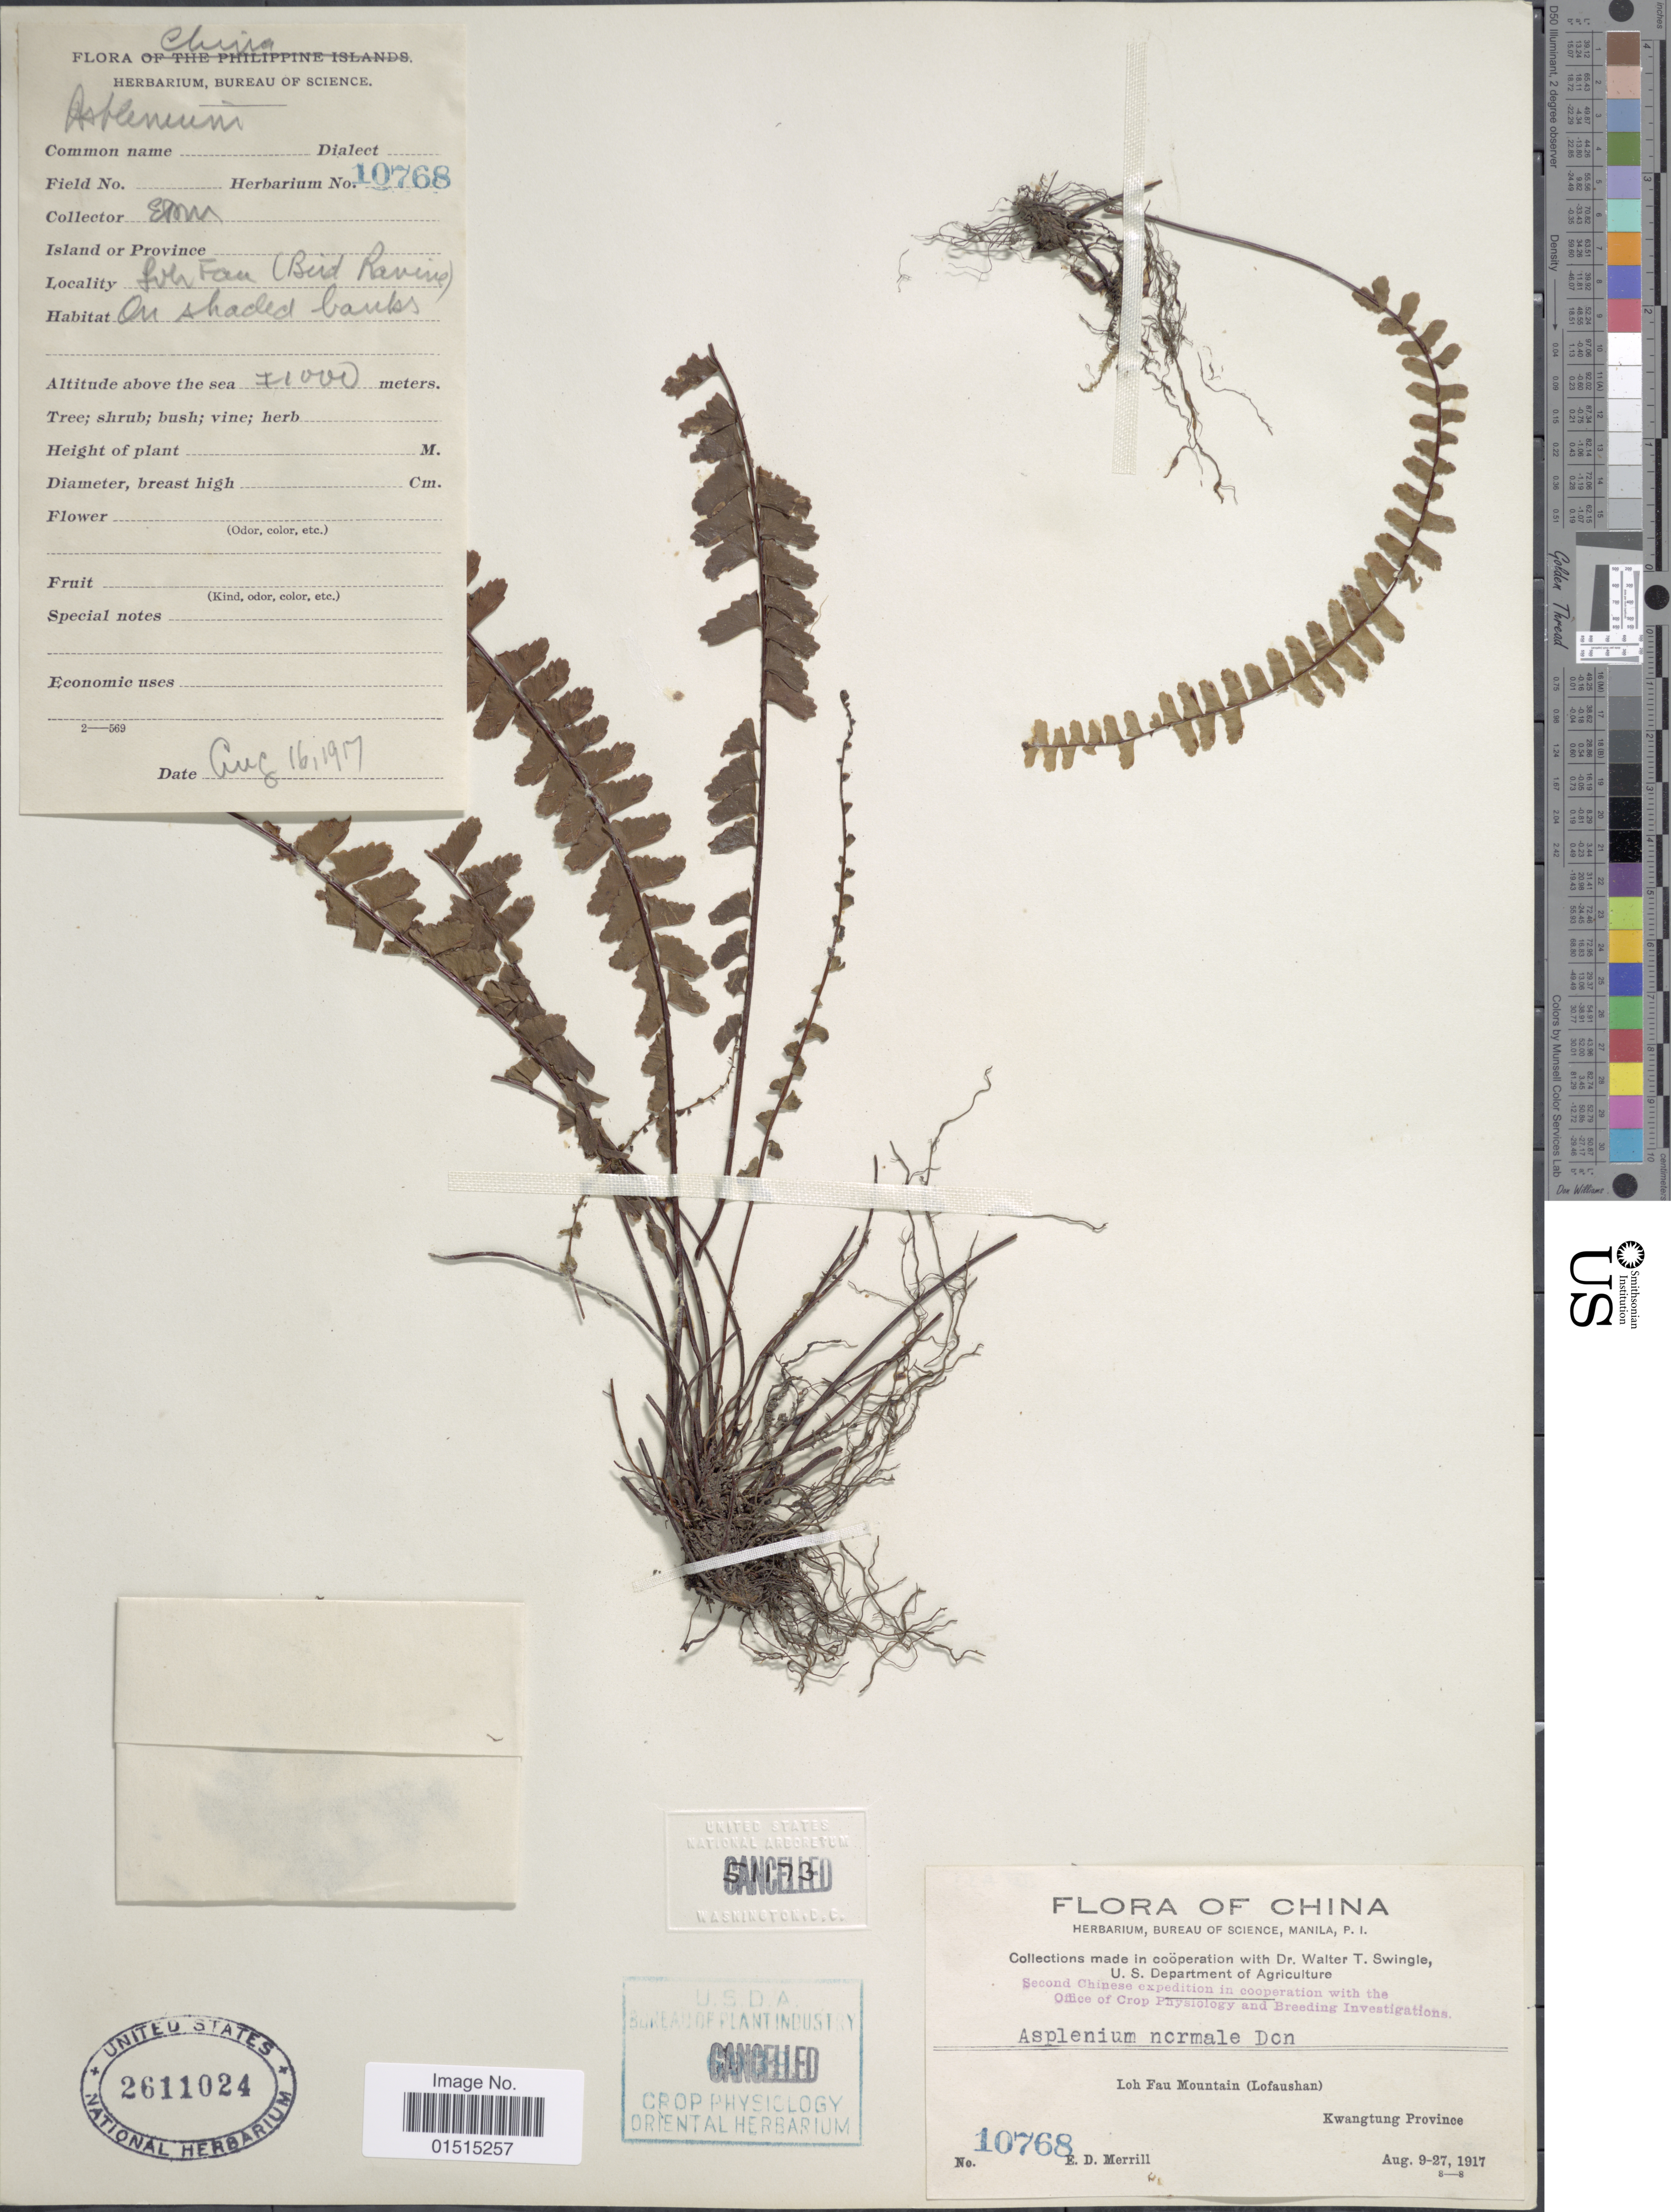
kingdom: Plantae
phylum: Tracheophyta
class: Polypodiopsida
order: Polypodiales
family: Aspleniaceae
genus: Asplenium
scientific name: Asplenium normale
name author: D. Don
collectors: E. D. Merrill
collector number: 10768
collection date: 1917-08-09/1917-08-27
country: China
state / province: Guangdong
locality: Kwangtung Province, [illegible text]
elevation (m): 1000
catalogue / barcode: US 2611024